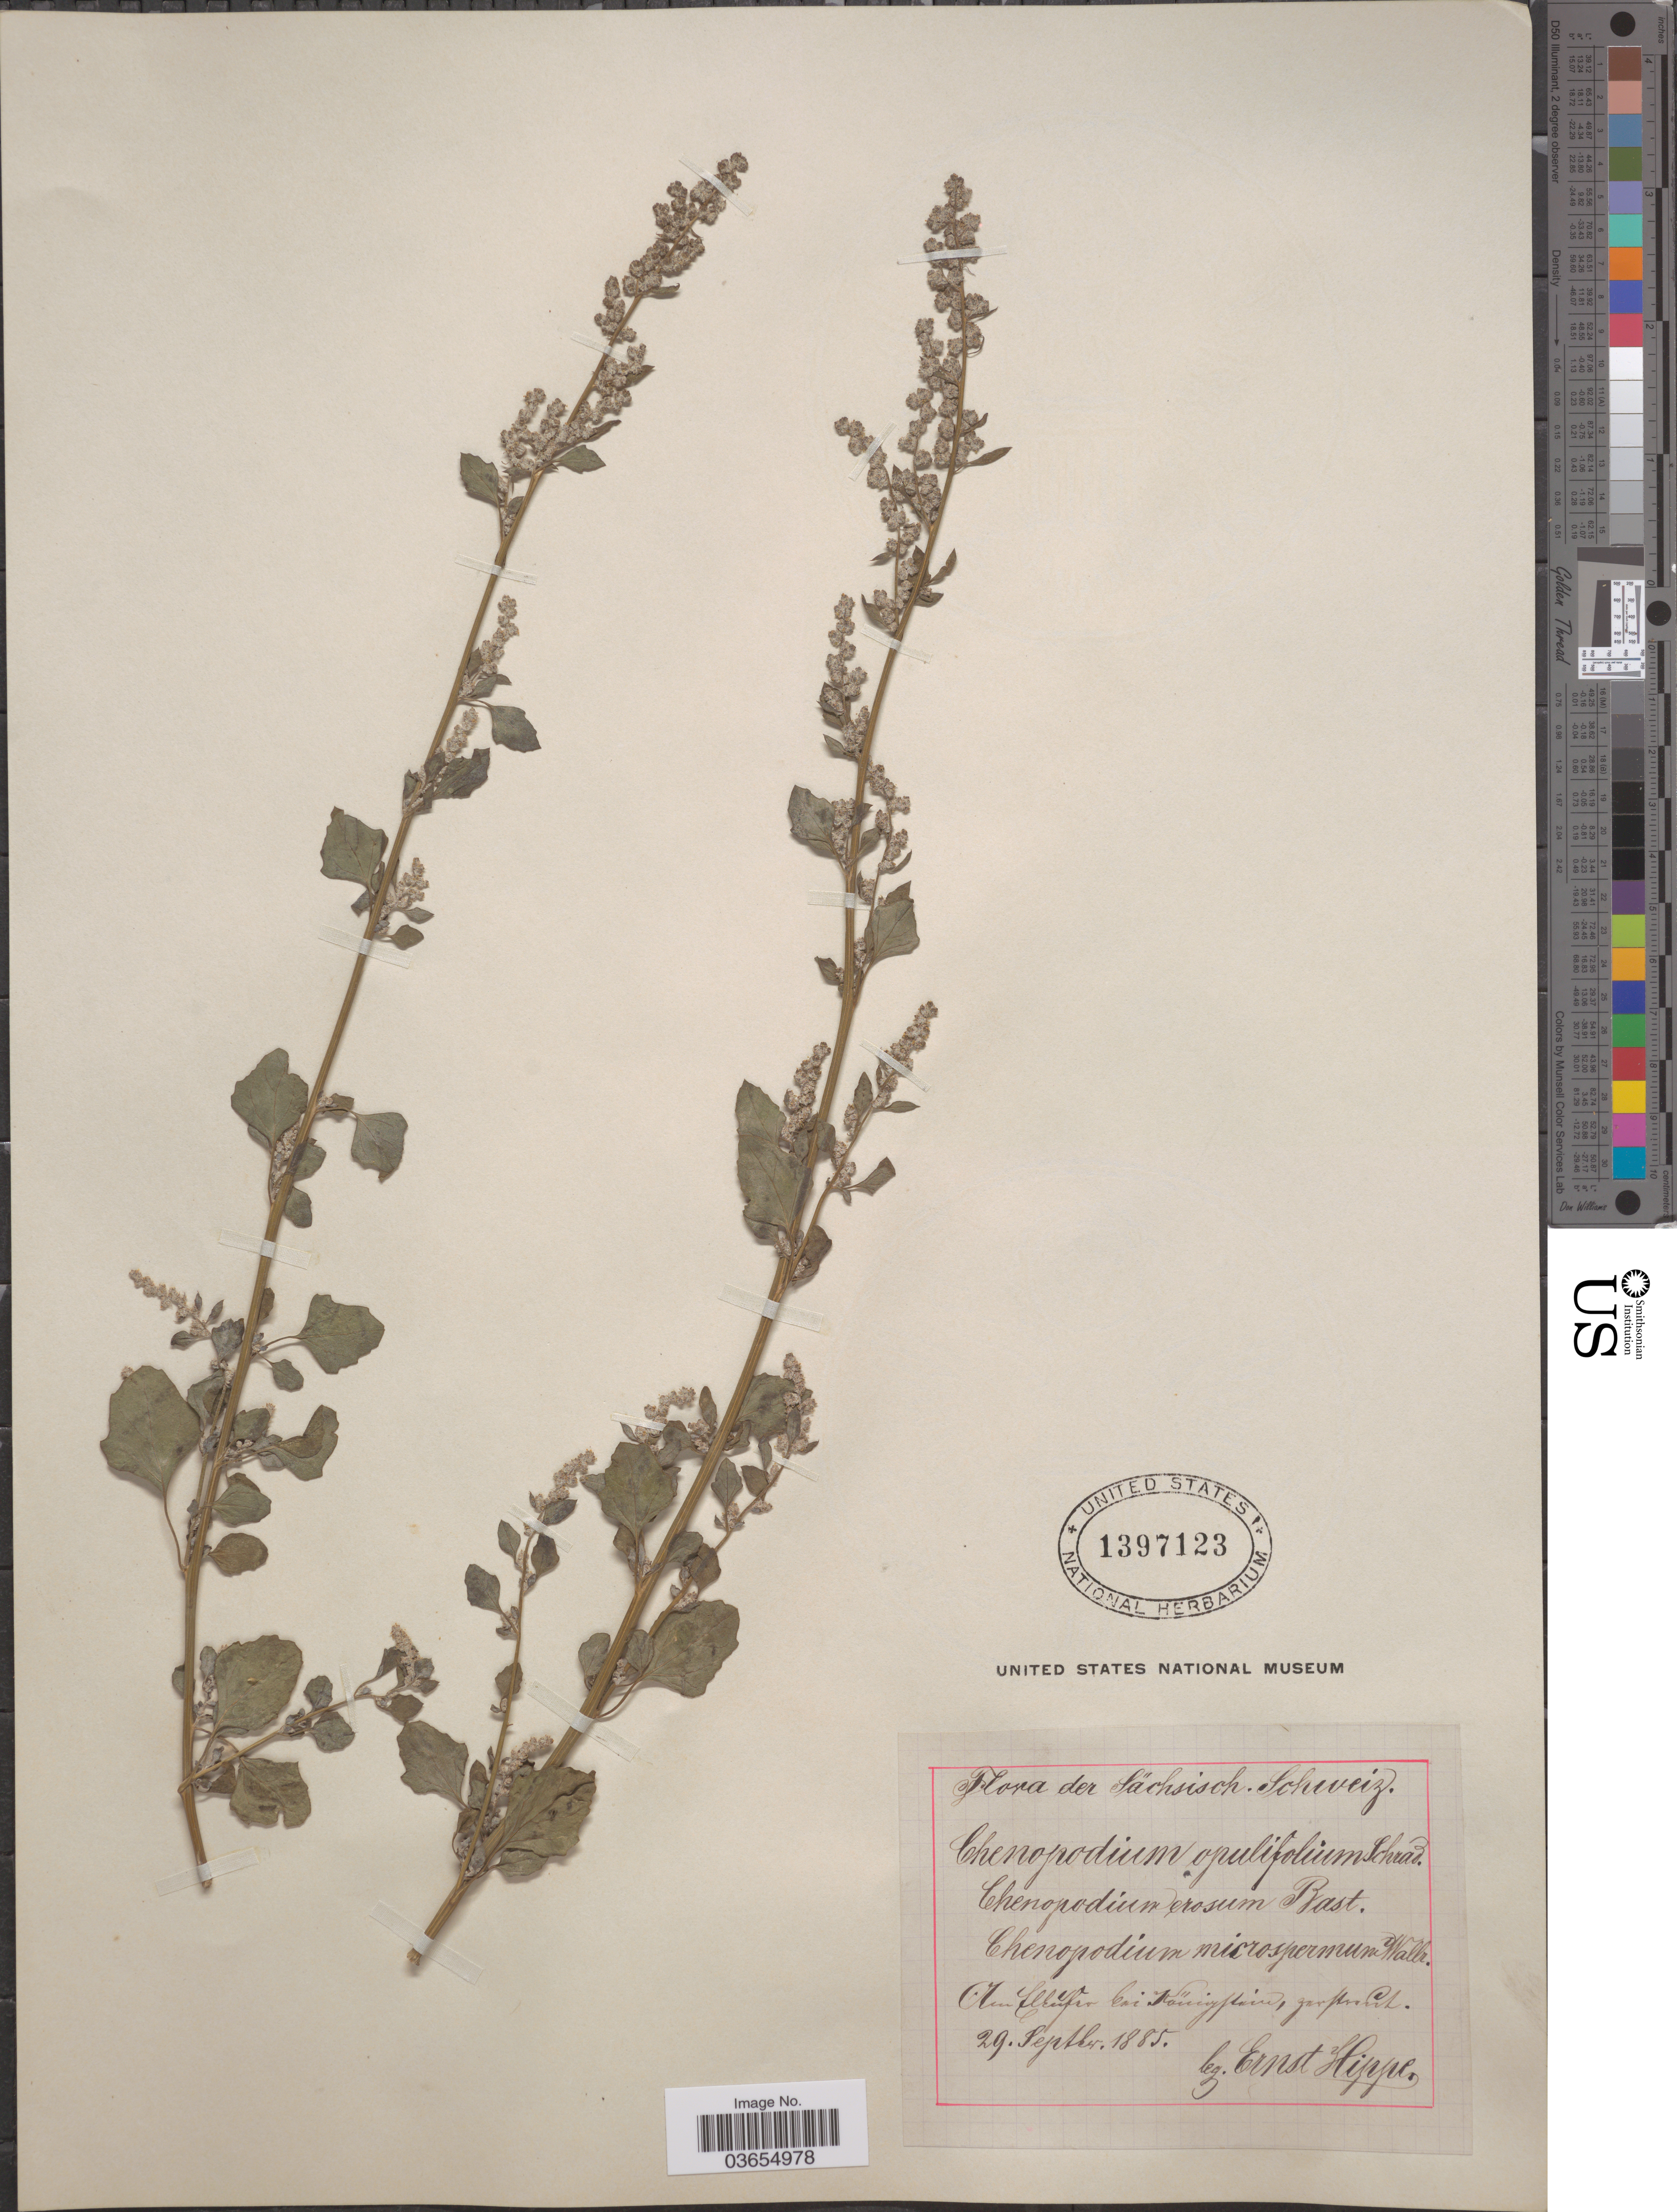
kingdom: Plantae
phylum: Tracheophyta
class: Magnoliopsida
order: Caryophyllales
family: Amaranthaceae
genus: Chenopodium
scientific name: Chenopodium opulifolium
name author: Schrad. ex W.D.J. Koch & Ziz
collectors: E. Hippe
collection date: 1885-09-29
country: Switzerland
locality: Sächsisch Schweiz. Aun flkufir bei Königplain, fartflourt. [interpreted]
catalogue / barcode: US 1397123